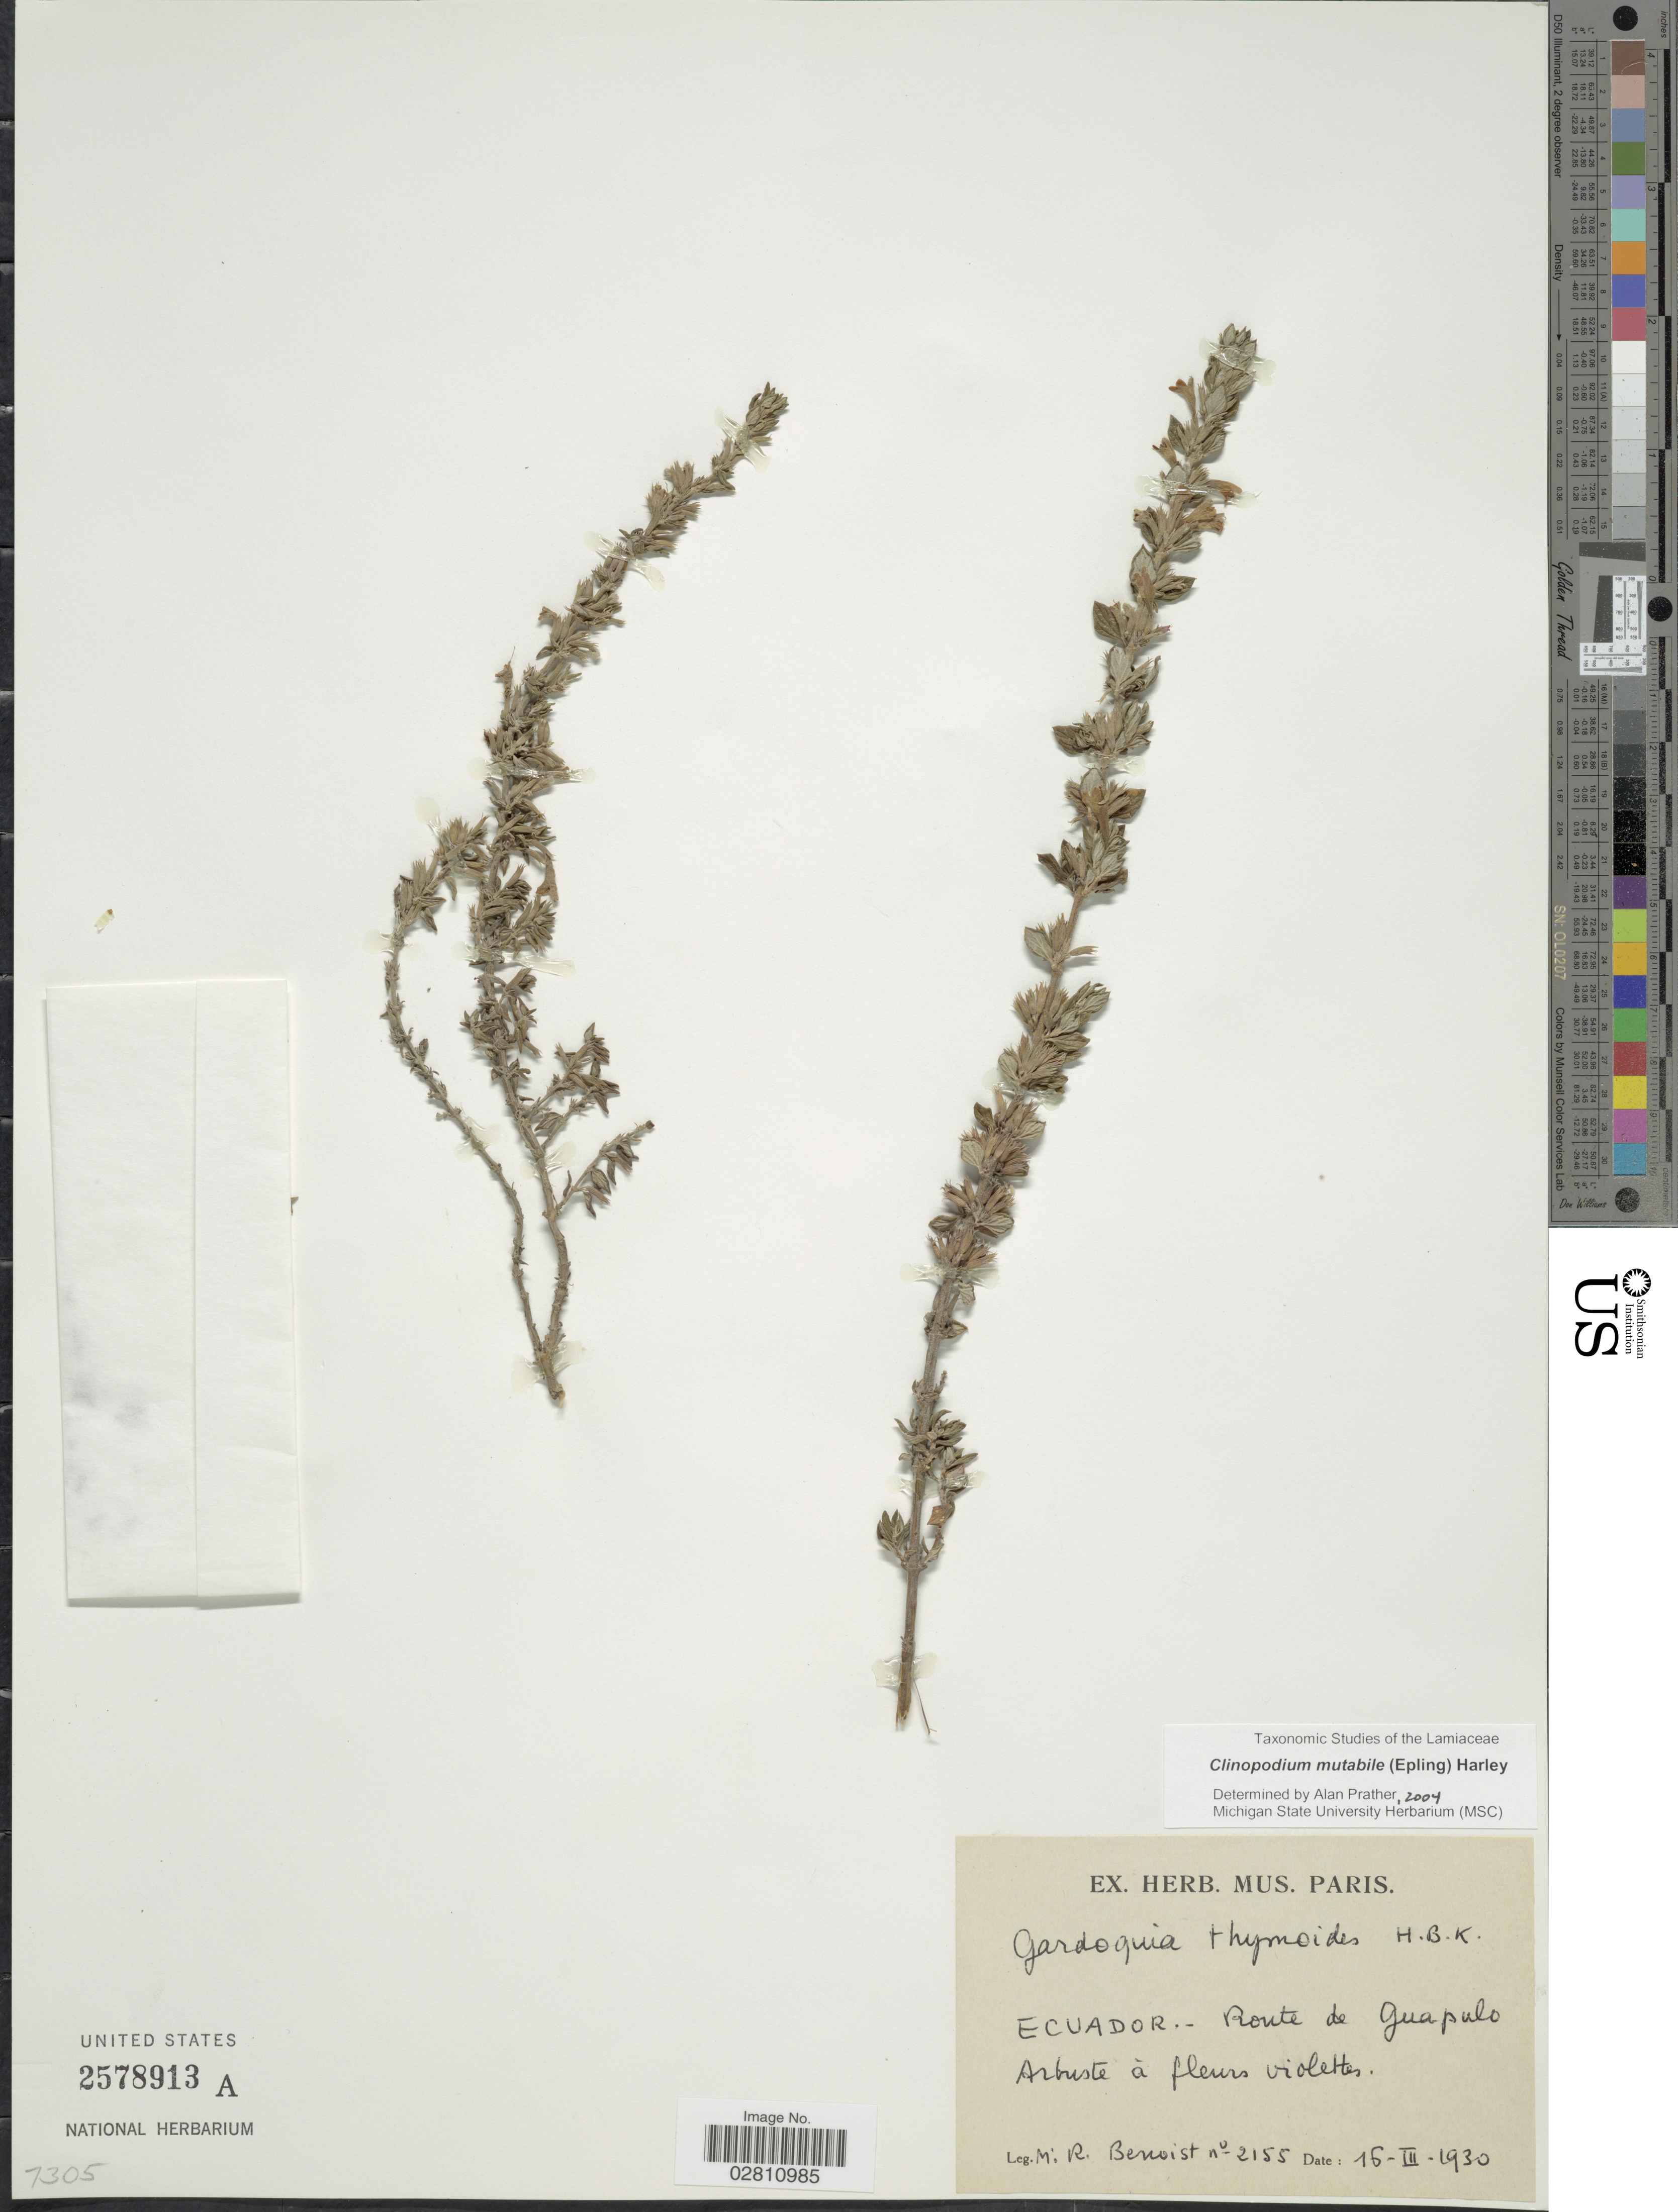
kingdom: Plantae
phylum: Tracheophyta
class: Magnoliopsida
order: Lamiales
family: Lamiaceae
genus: Clinopodium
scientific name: Clinopodium mutabile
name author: (Epling) Harley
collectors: M. Benoist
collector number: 2155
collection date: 1930-03-16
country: Ecuador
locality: Route de Guapulo.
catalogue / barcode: US 2578913A